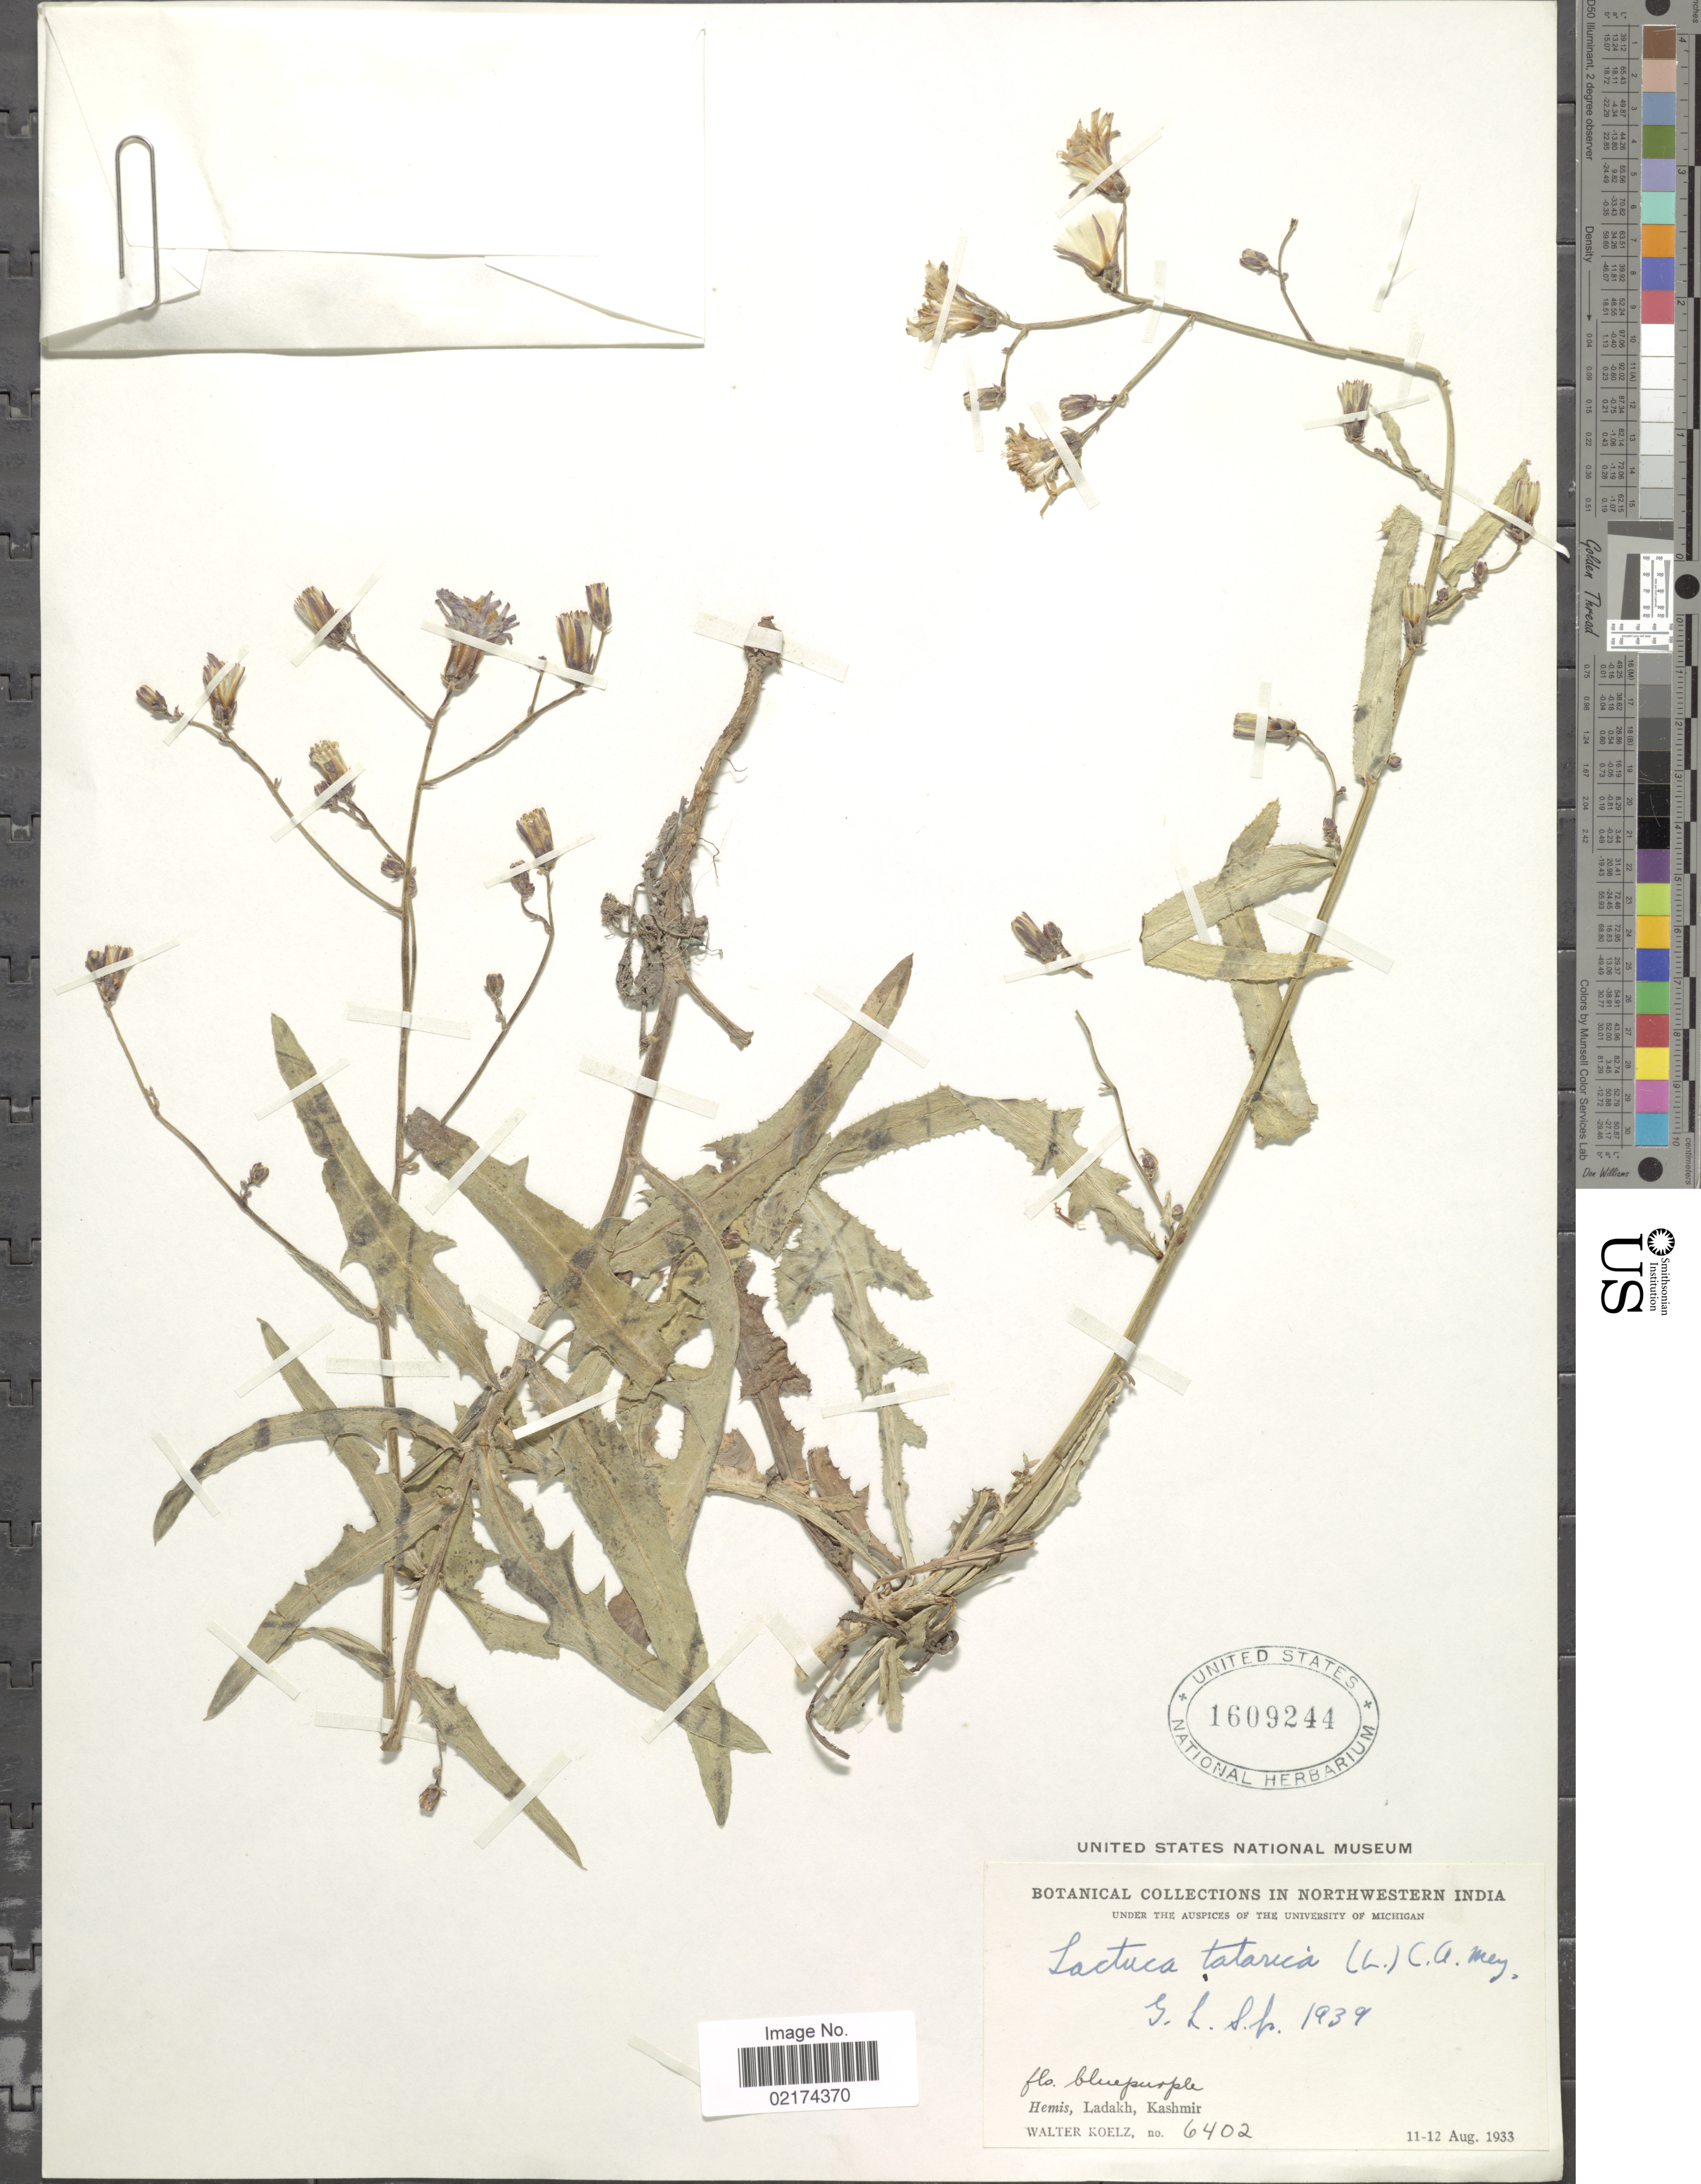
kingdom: Plantae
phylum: Tracheophyta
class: Magnoliopsida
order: Asterales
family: Asteraceae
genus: Lactuca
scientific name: Lactuca tatarica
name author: (L.) C.A. Mey.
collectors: W. N. Koelz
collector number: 6402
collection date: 1933-08-11/1933-08-12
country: India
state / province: Jammu and Kashmir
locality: Northwestern India, hemis, Ladakh, Kashmir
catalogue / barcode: US 1609244